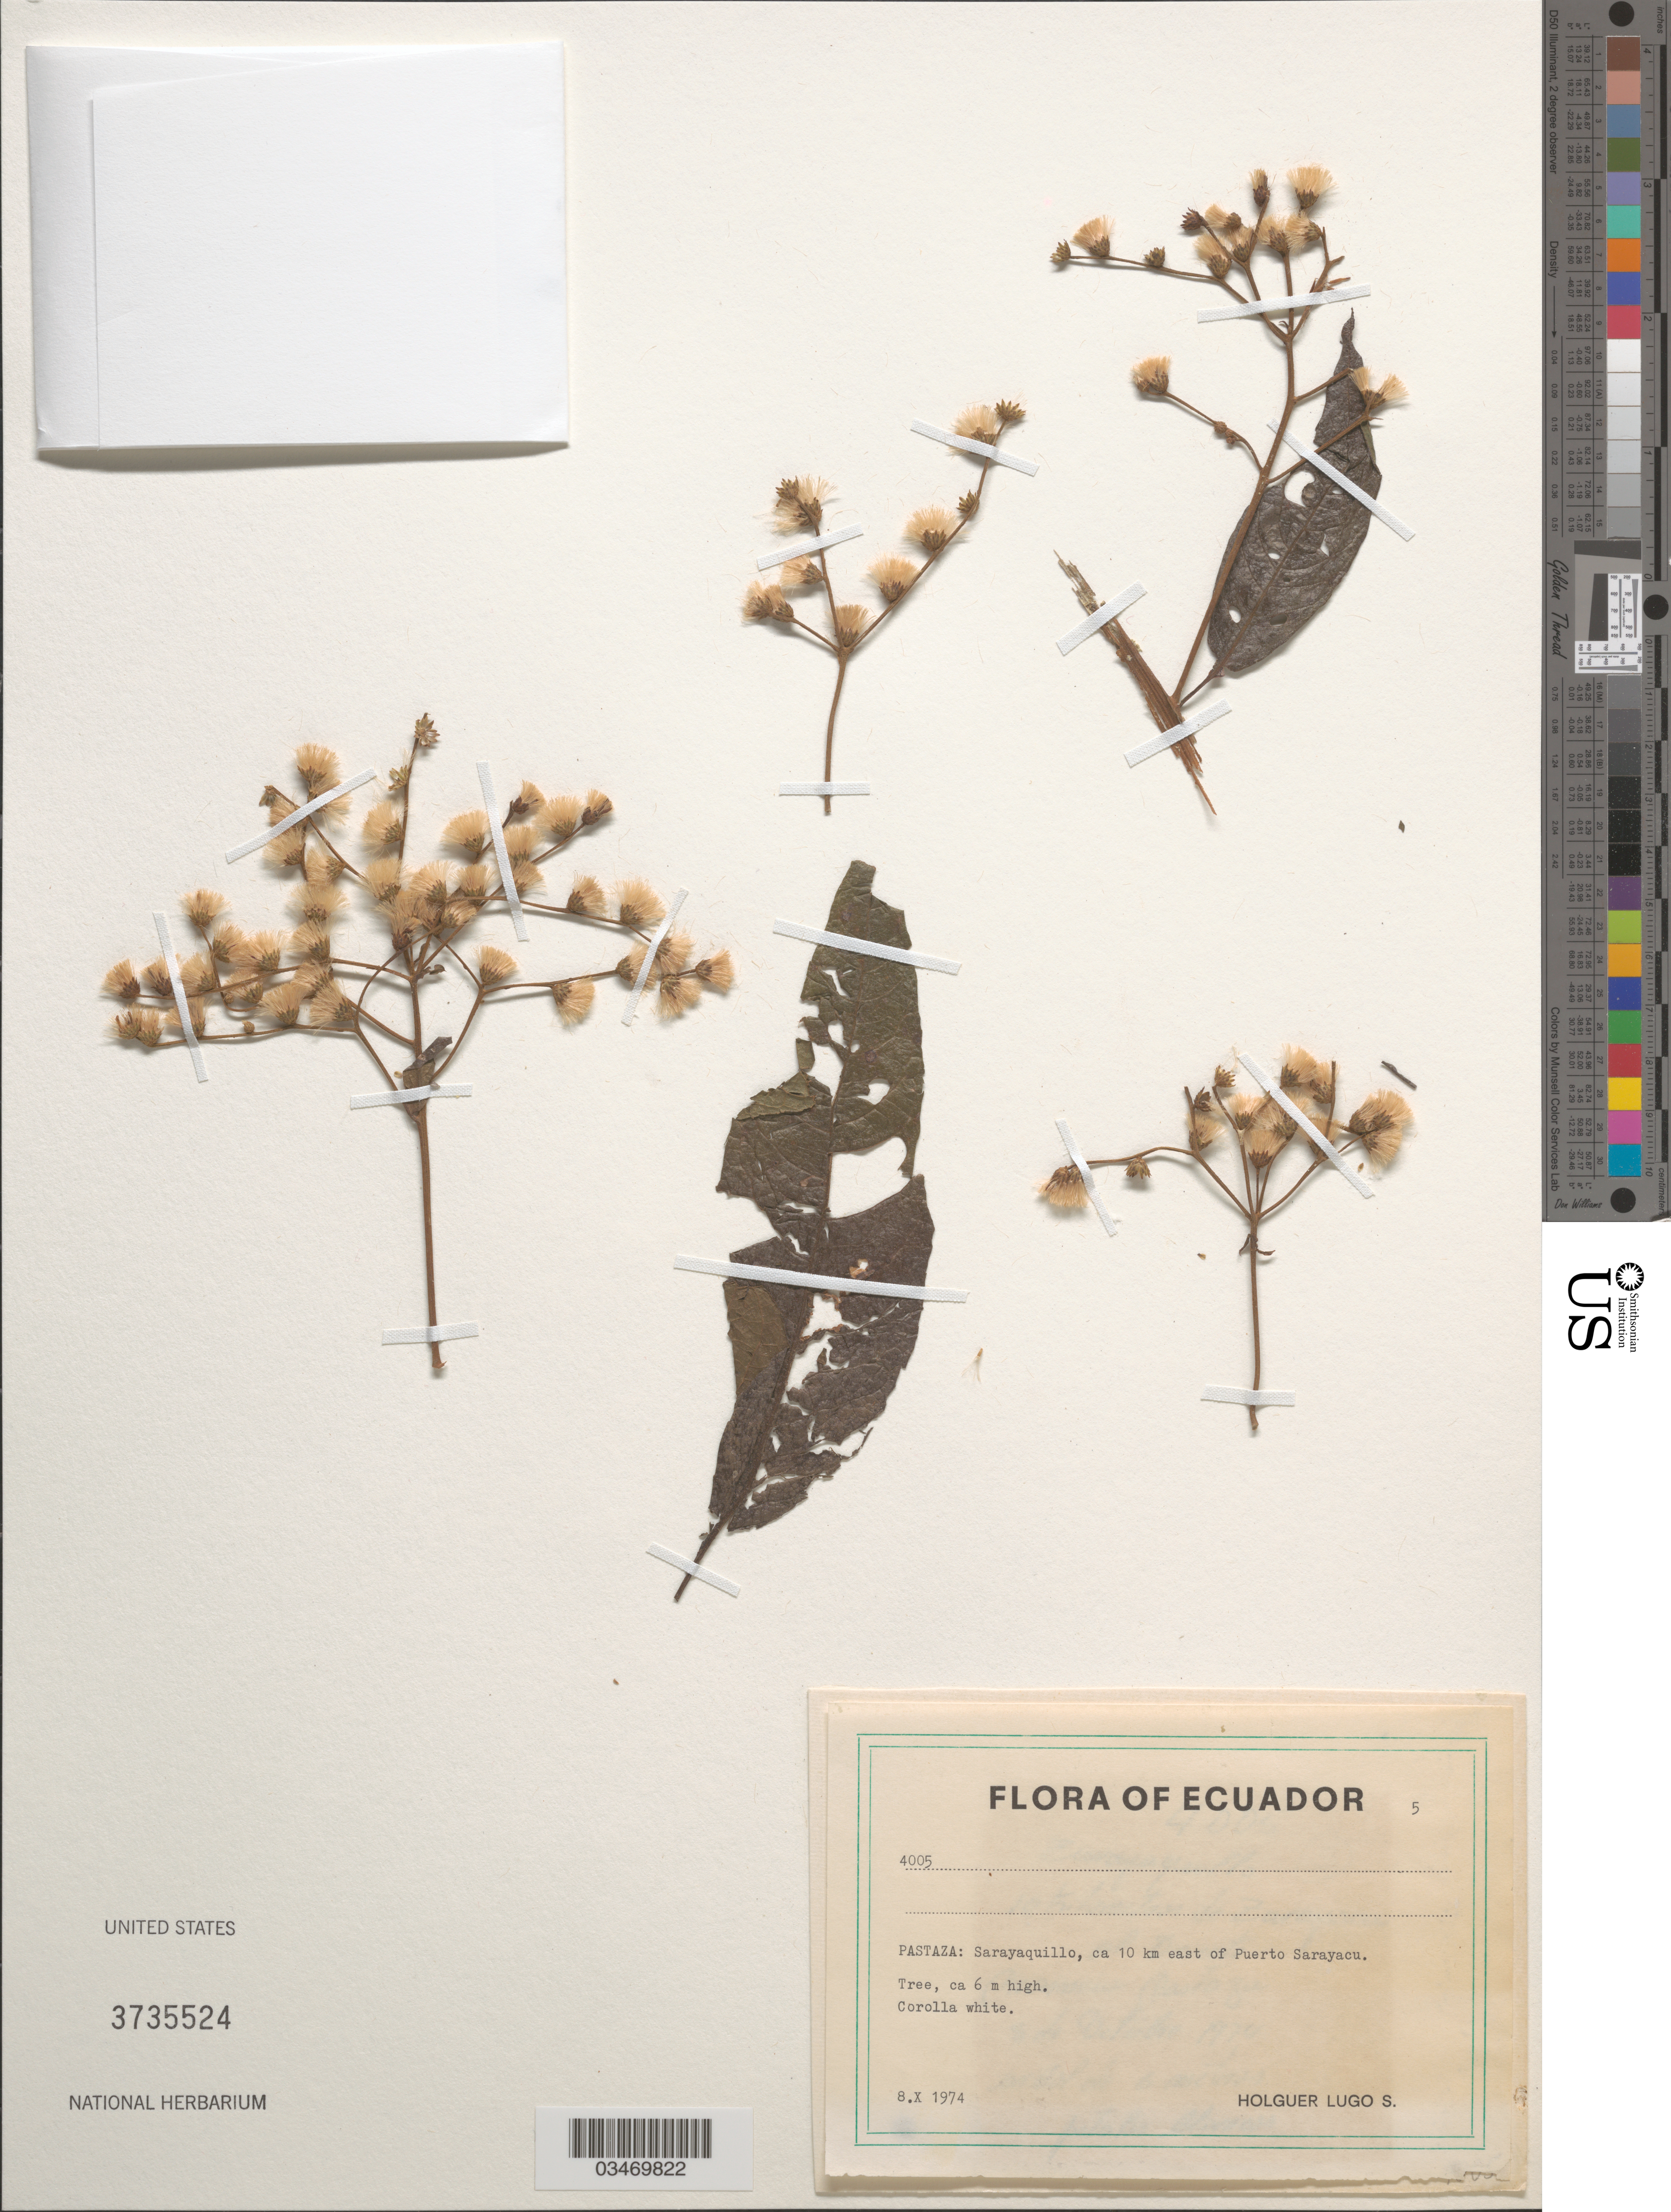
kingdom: Plantae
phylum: Tracheophyta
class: Magnoliopsida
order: Asterales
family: Asteraceae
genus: Vernonanthura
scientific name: Vernonanthura patens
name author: (Kunth) H. Rob.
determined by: Renon, Polla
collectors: L. Holguer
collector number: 4005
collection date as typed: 8 Oct 1974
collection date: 1974-10-08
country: Ecuador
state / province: Pastaza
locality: Sarayaquillo, ca. 10 km E of Puerto Sarayacu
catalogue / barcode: US 3735524